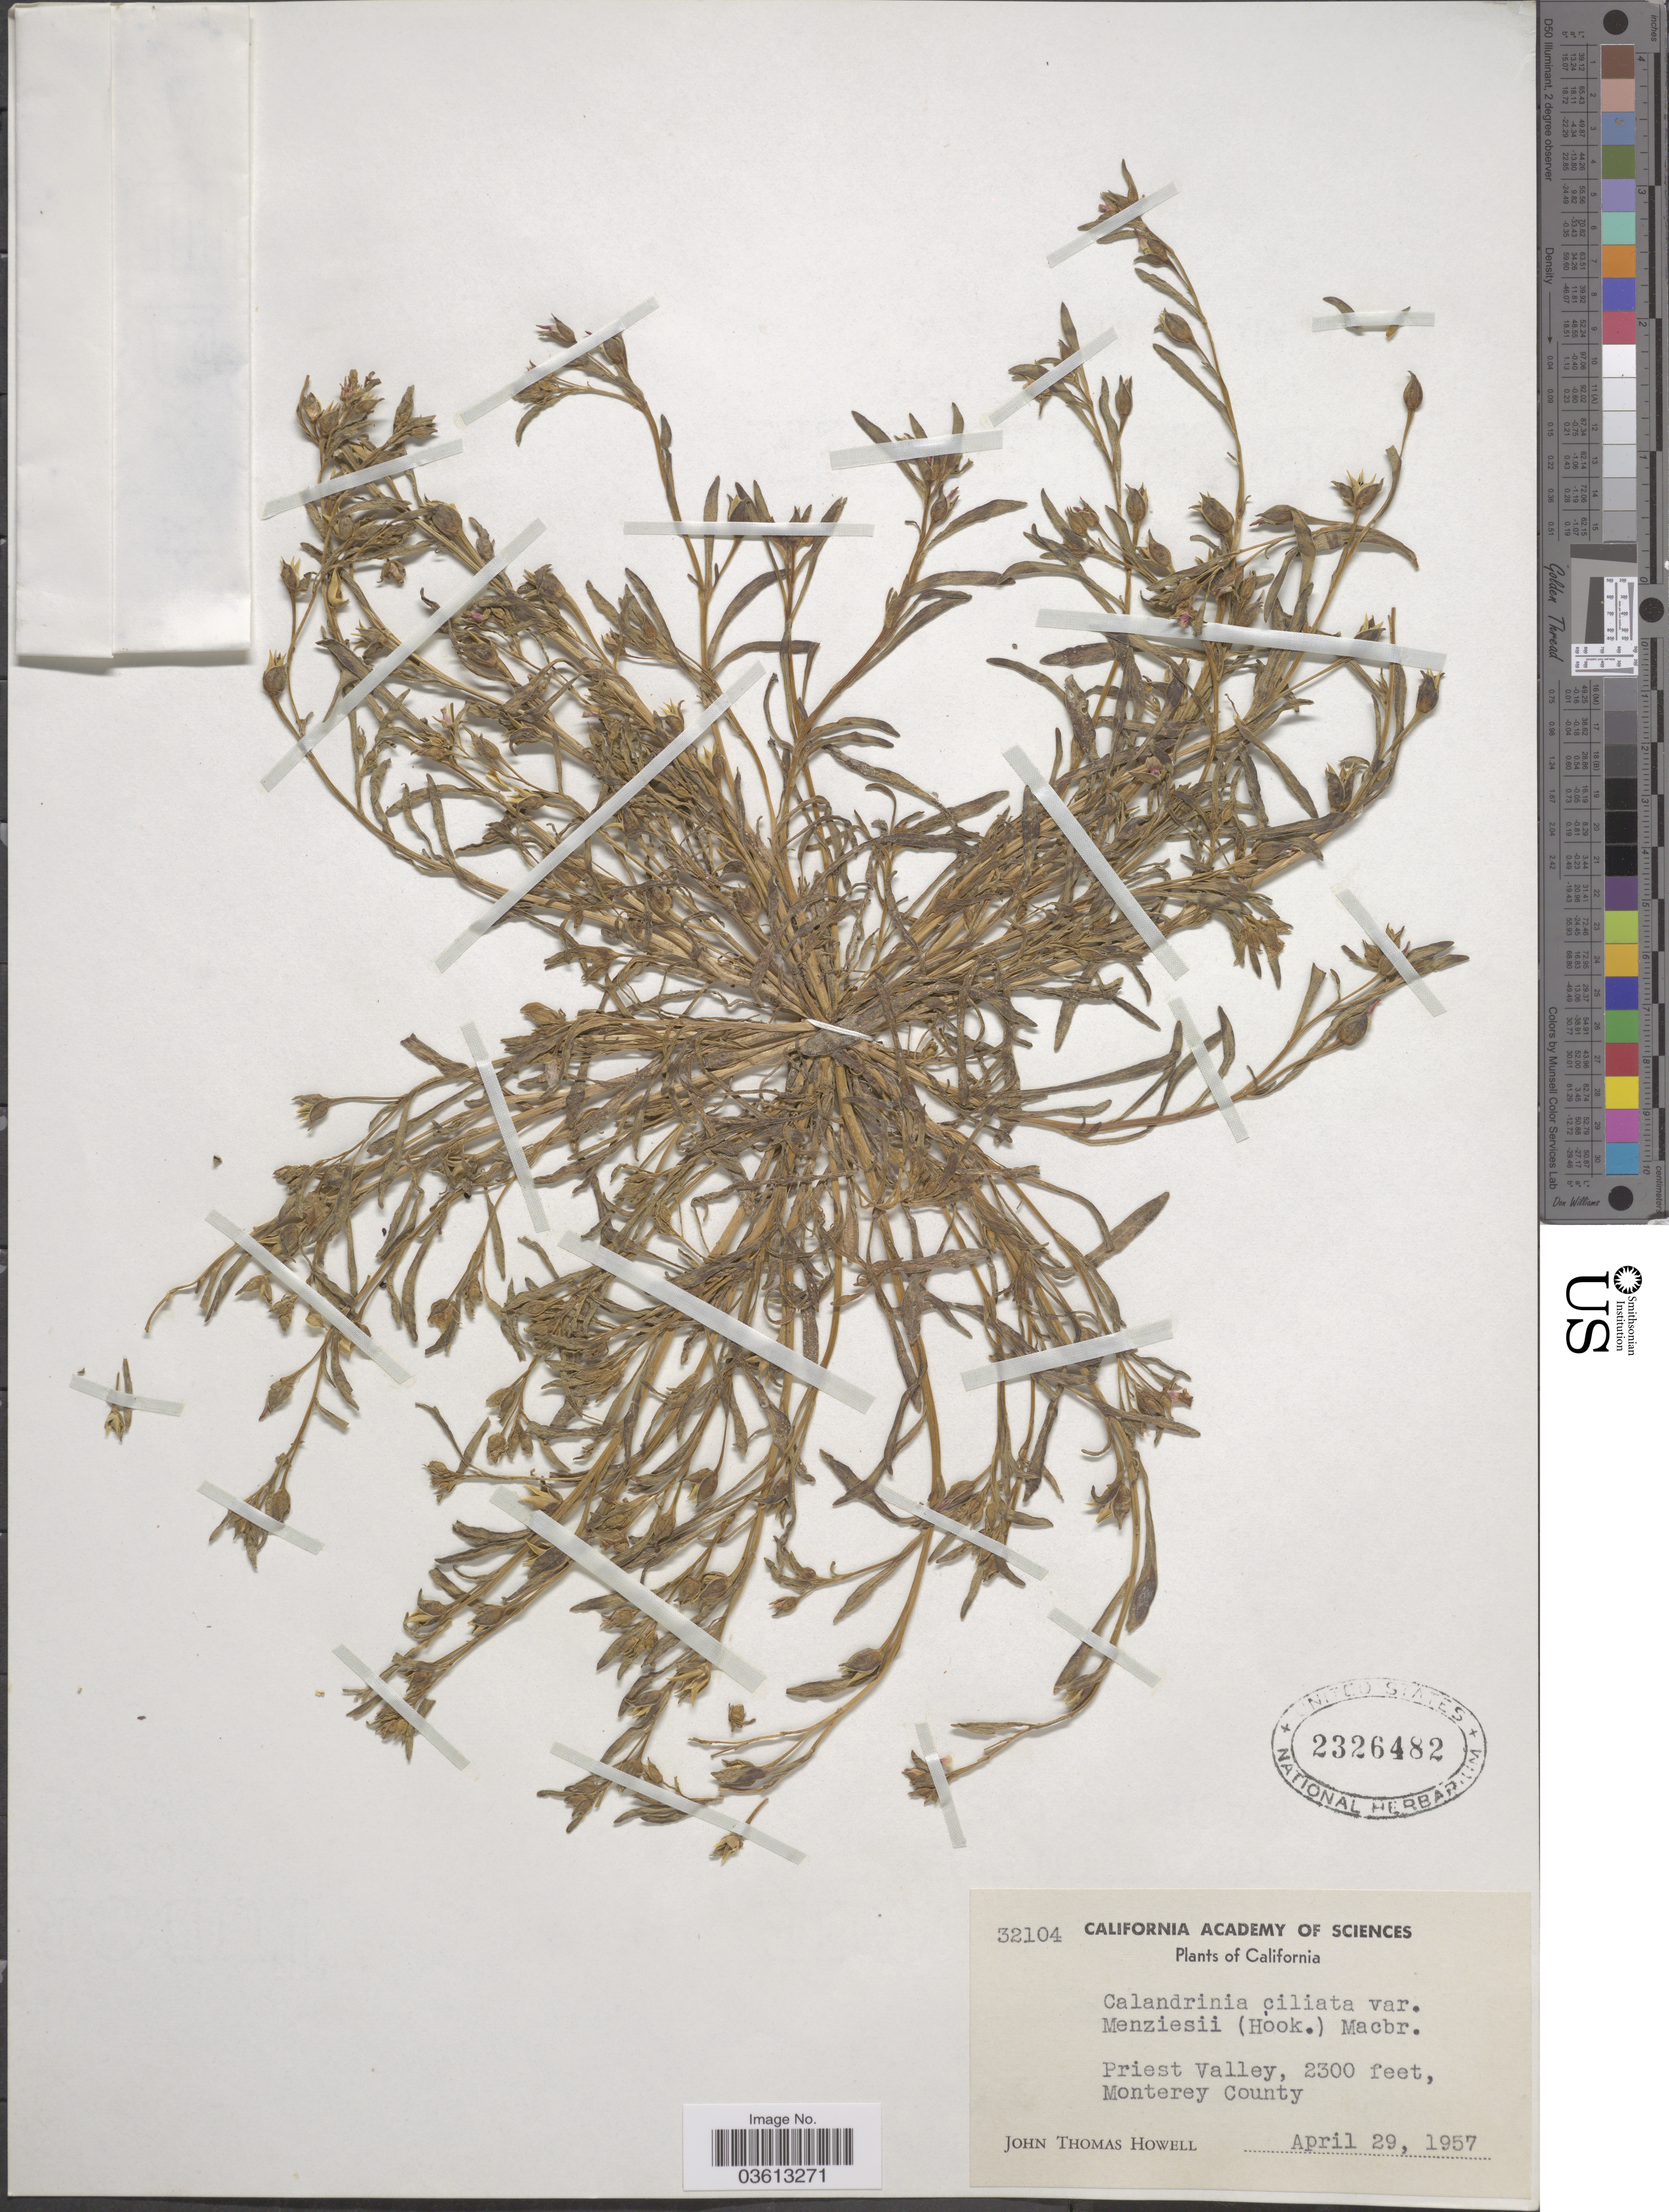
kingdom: Plantae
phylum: Tracheophyta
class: Magnoliopsida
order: Caryophyllales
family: Montiaceae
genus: Calandrinia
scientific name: Calandrinia ciliata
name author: (Ruiz & Pav.) DC.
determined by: Strong, Mark T., (BOT), Smithsonian Institution - National Museum of Natural History (UNITED STATES)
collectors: J. T. Howell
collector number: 32104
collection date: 1957-04-29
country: United States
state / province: California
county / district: Monterey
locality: Priest Valley, Monterey County.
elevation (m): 701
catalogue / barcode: US 2326482